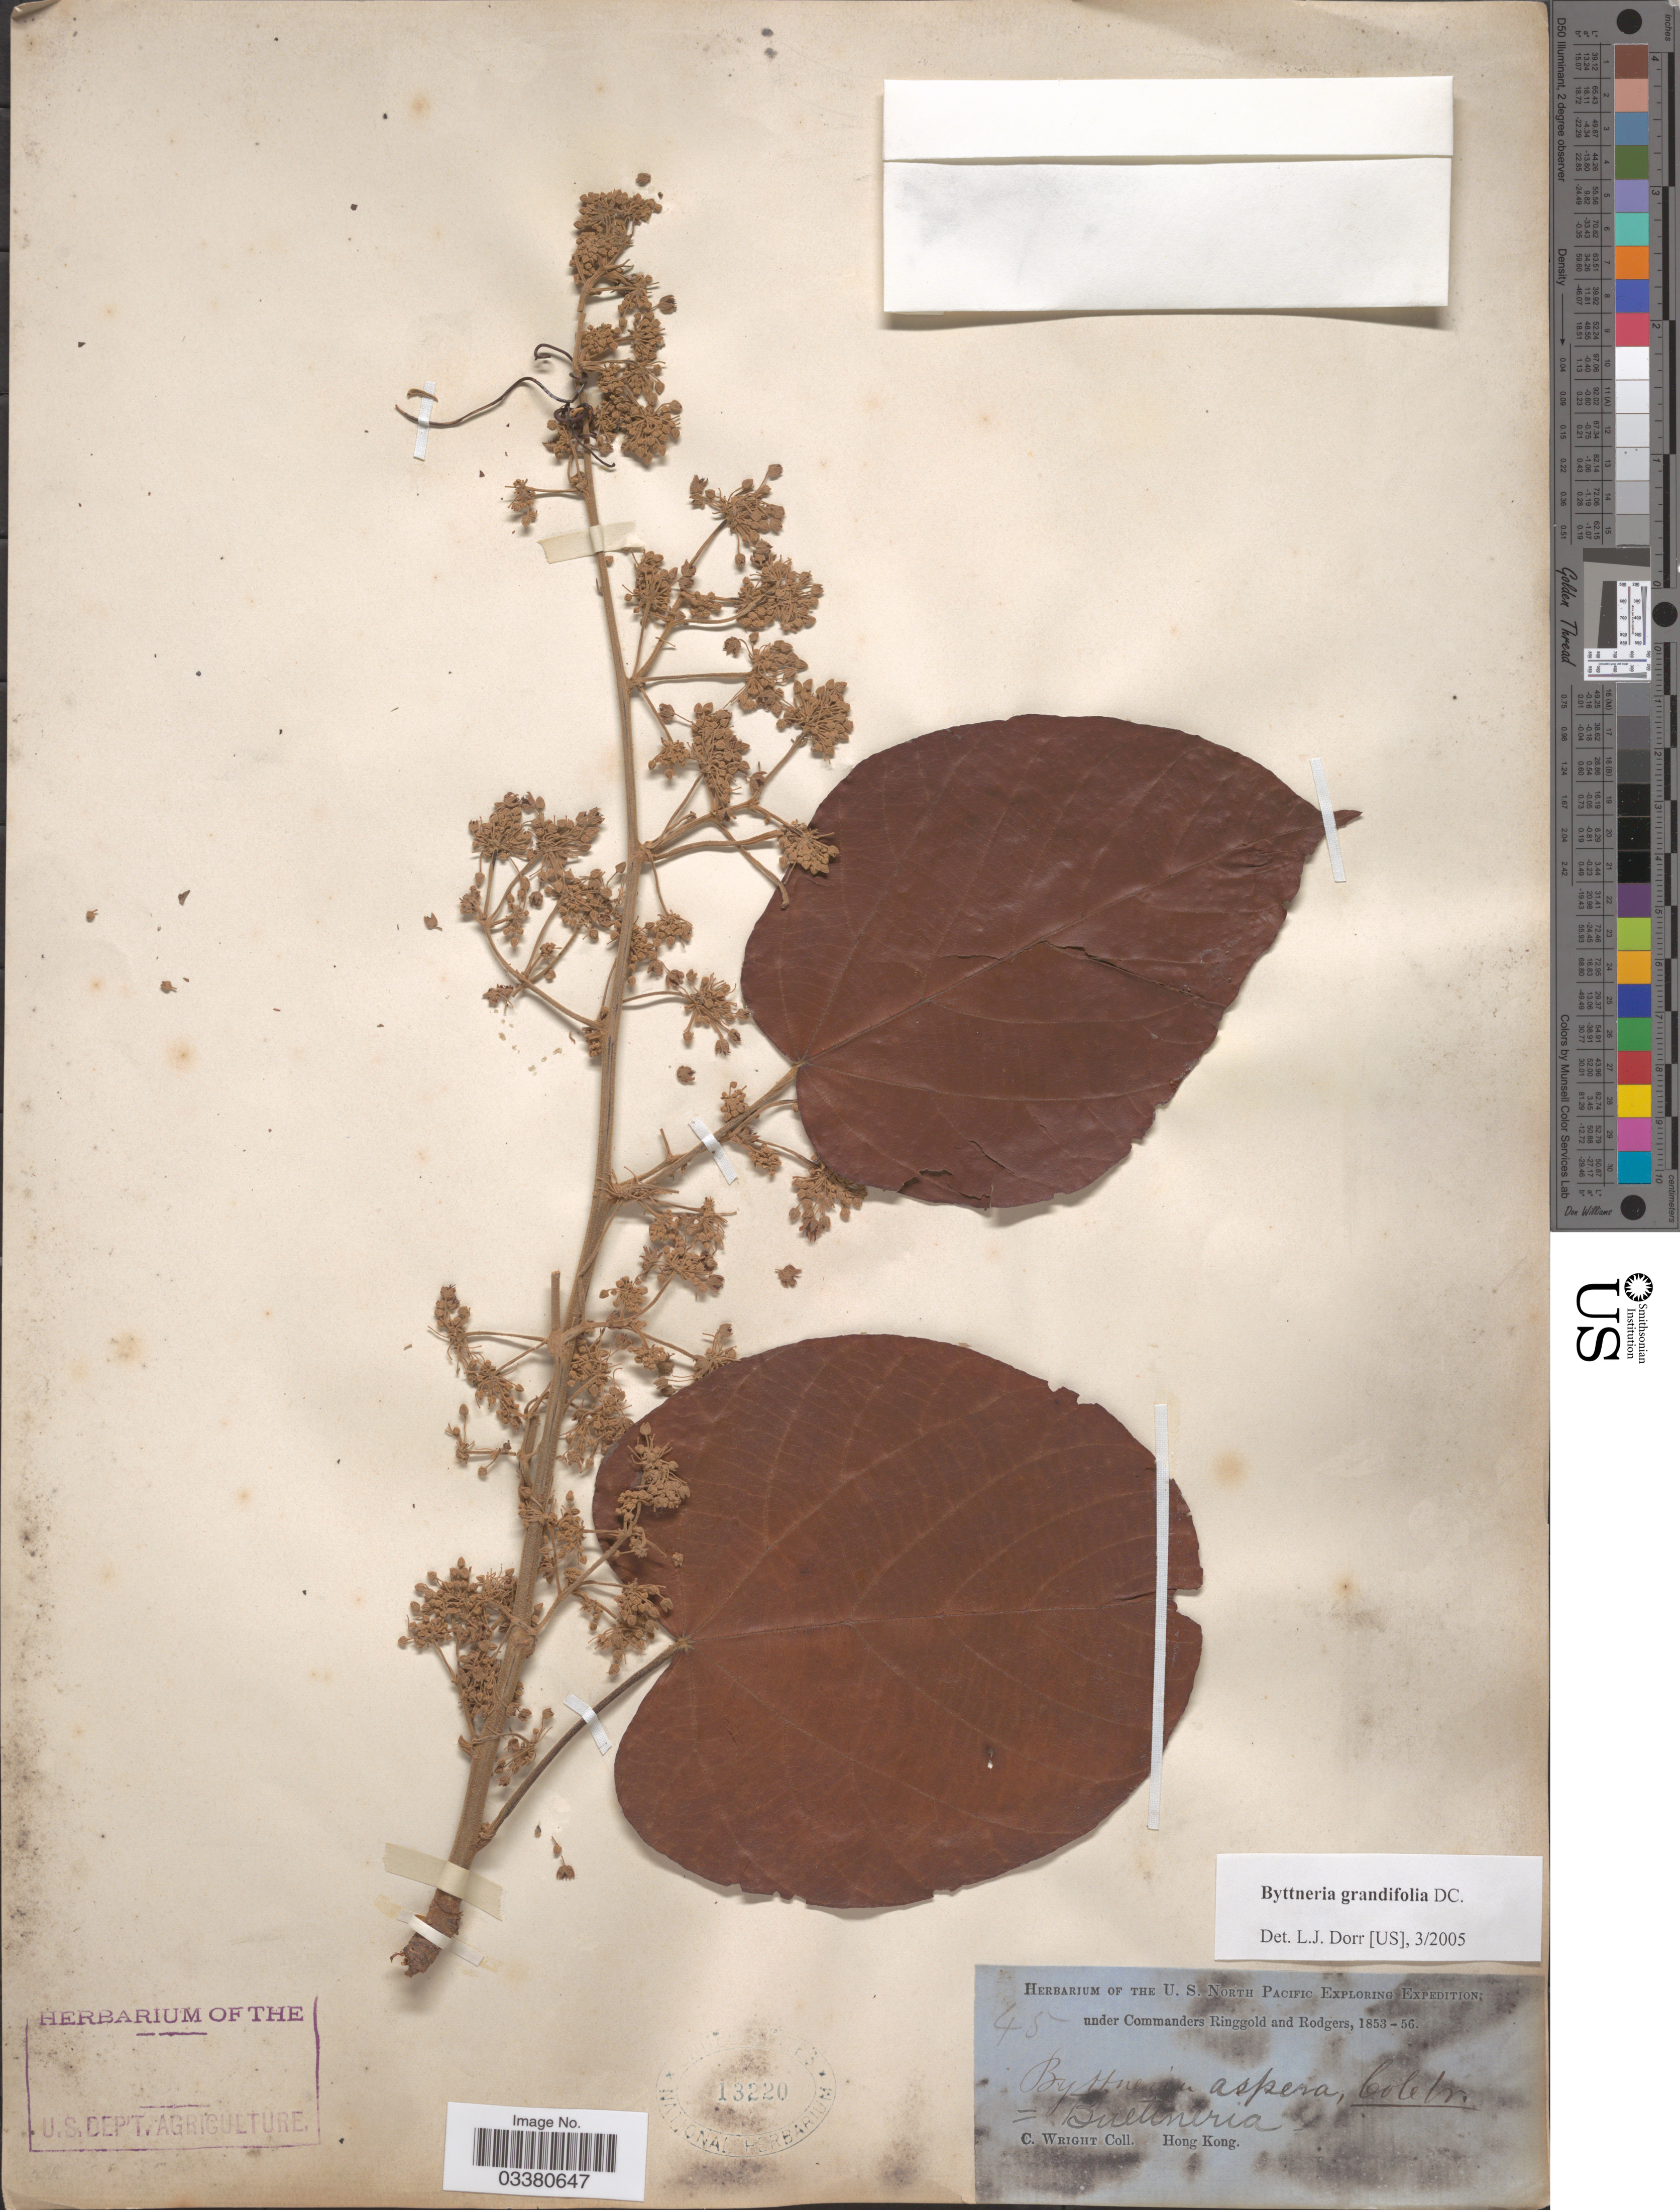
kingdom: Plantae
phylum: Tracheophyta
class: Magnoliopsida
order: Malvales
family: Malvaceae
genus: Byttneria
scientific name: Byttneria grandifolia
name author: DC.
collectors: C. Wright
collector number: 45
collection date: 1853/1856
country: China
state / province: Hong Kong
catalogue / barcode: US 13220